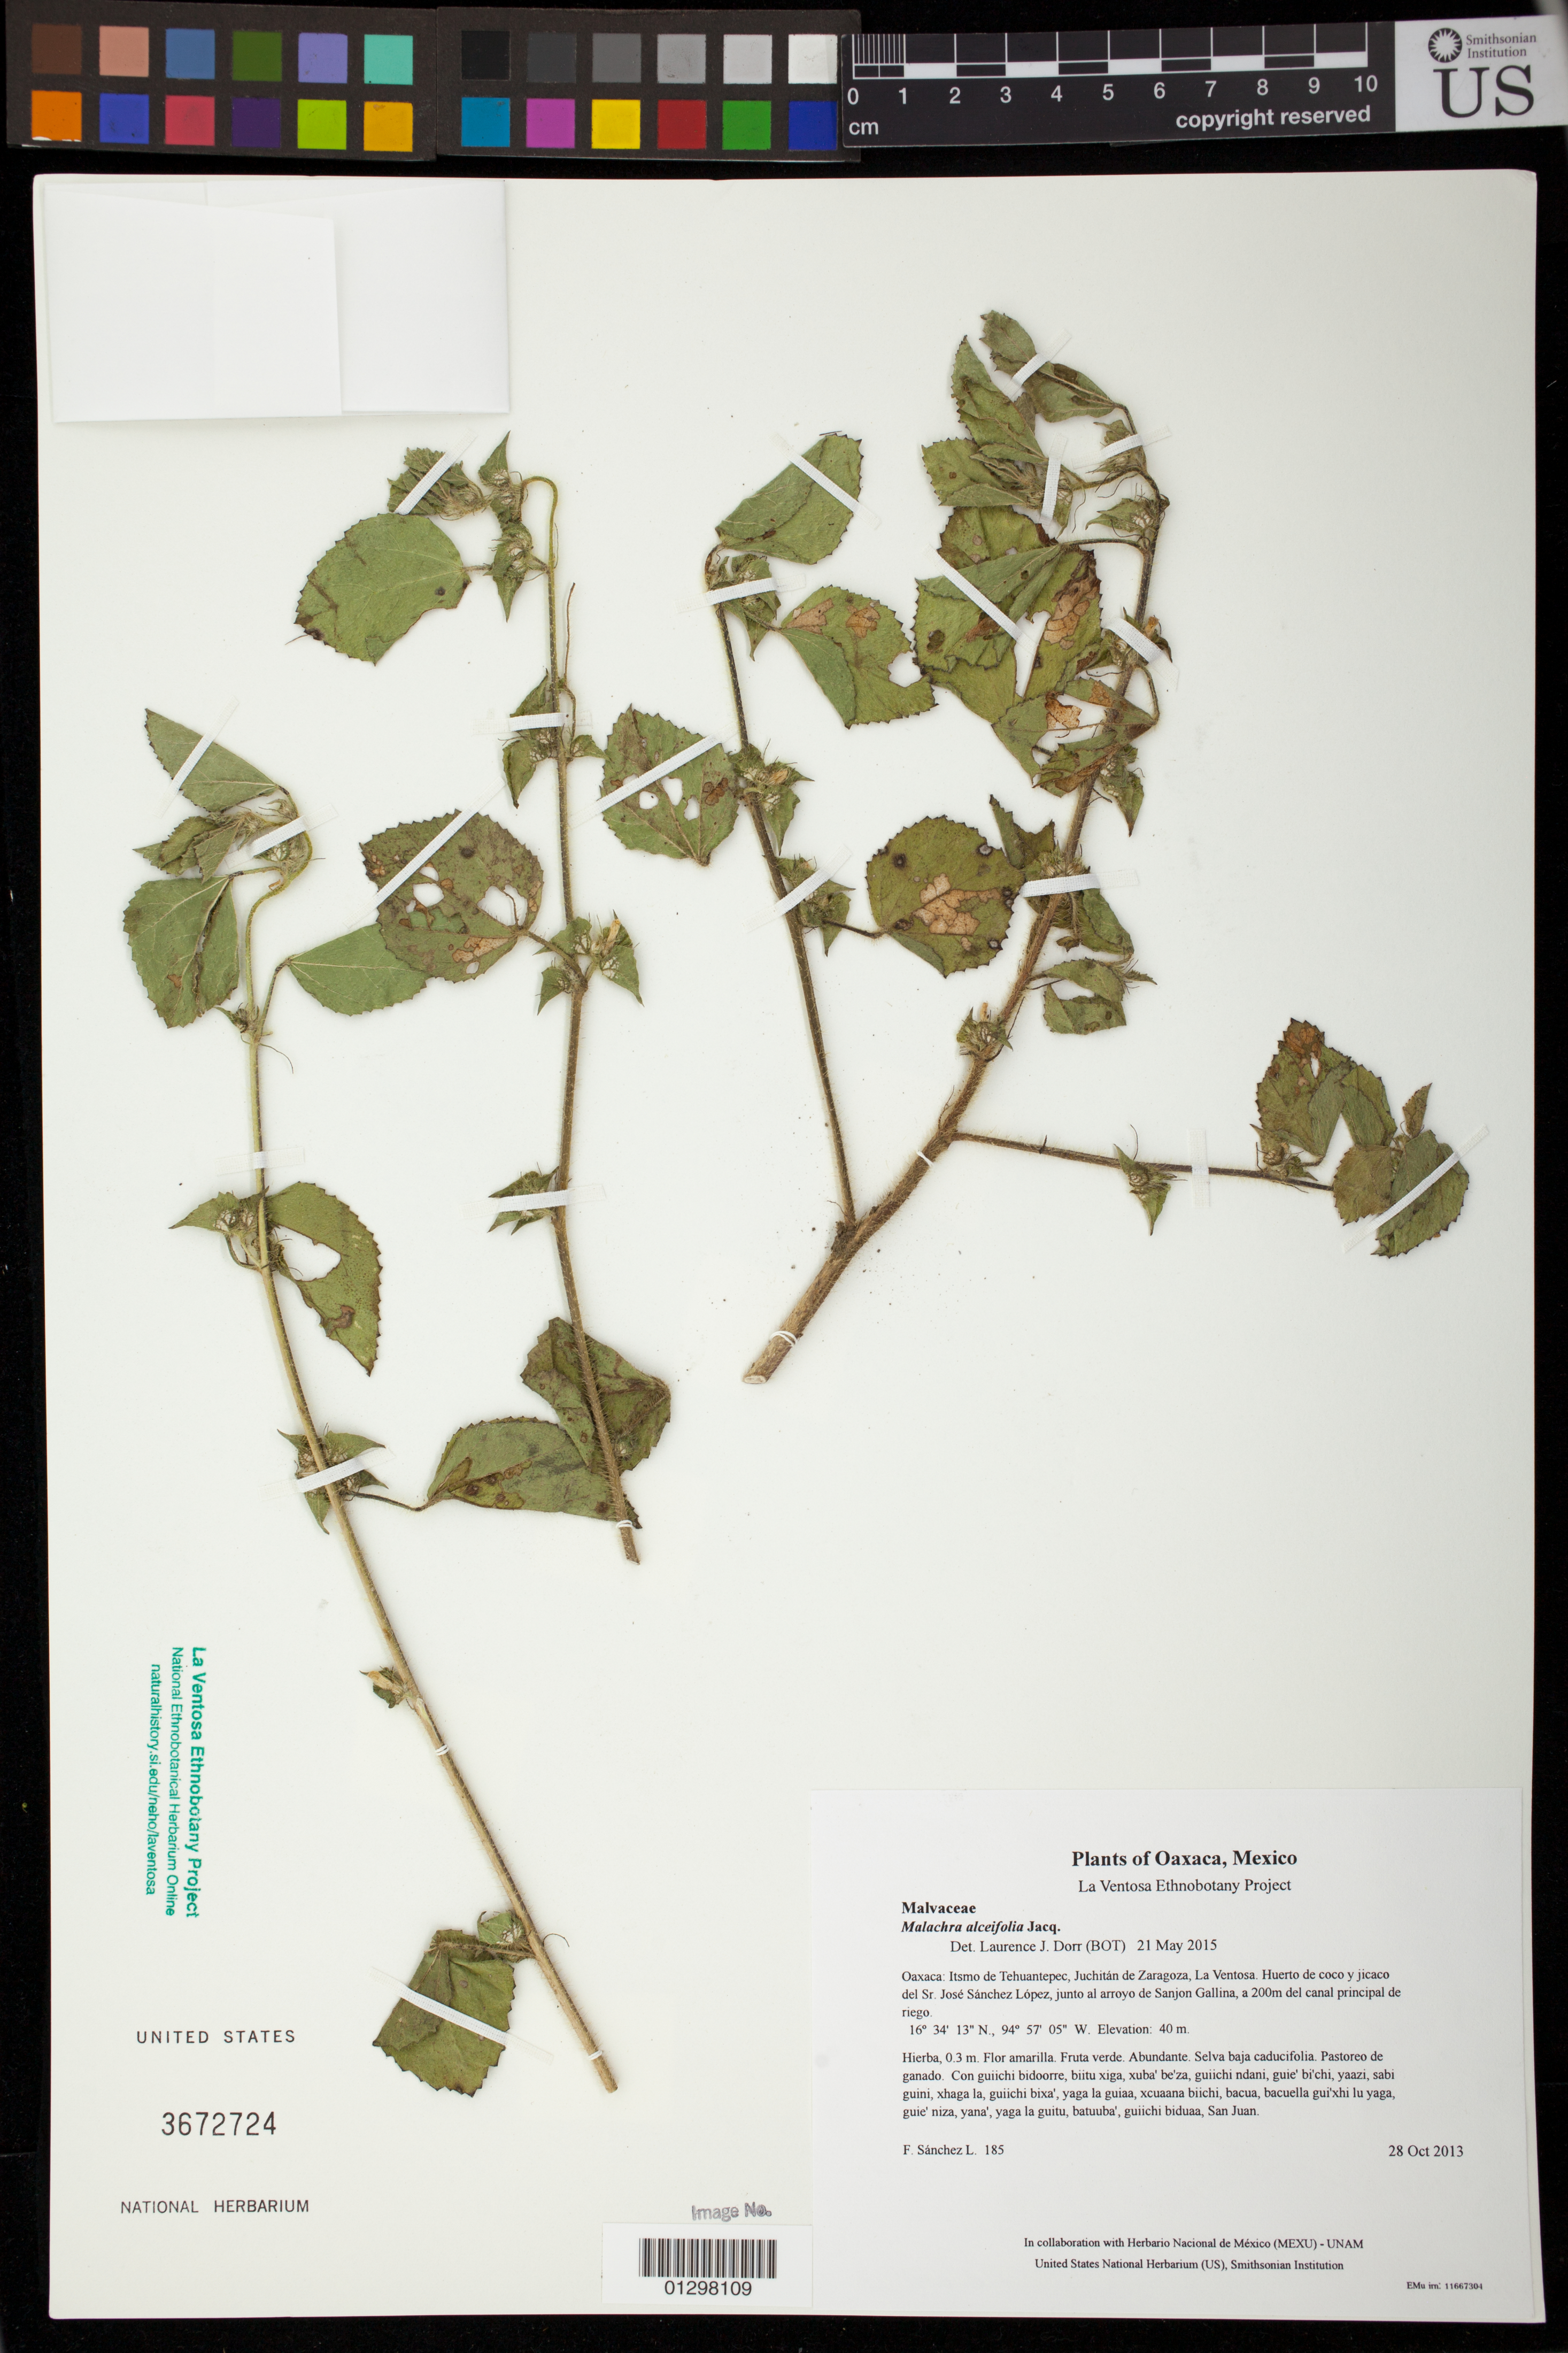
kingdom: Plantae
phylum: Tracheophyta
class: Magnoliopsida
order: Malvales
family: Malvaceae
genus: Malachra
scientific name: Malachra alceifolia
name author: Jacq.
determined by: Dorr, L. J., (BOT), Smithsonian Institution - National Museum of Natural History (UNITED STATES)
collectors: F. Sánchez L.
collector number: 185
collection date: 2013-10-28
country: Mexico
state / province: Oaxaca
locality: Itsmo de Tehuantepec, Juchitán de Zaragoza, La Ventosa. Huerto de coco y jicaco del Sr. José Sánchez López, junto al arroyo de Sanjon Gallina, a 200m del canal principal de riego.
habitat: Selva baja caducifolia. Pastoreo de ganado.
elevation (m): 40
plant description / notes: MEXU, US; Guixi bandaga. 0.3 m. Guie' naguchi. Cuaananaxhi naga'. Stale.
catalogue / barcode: US 3672724